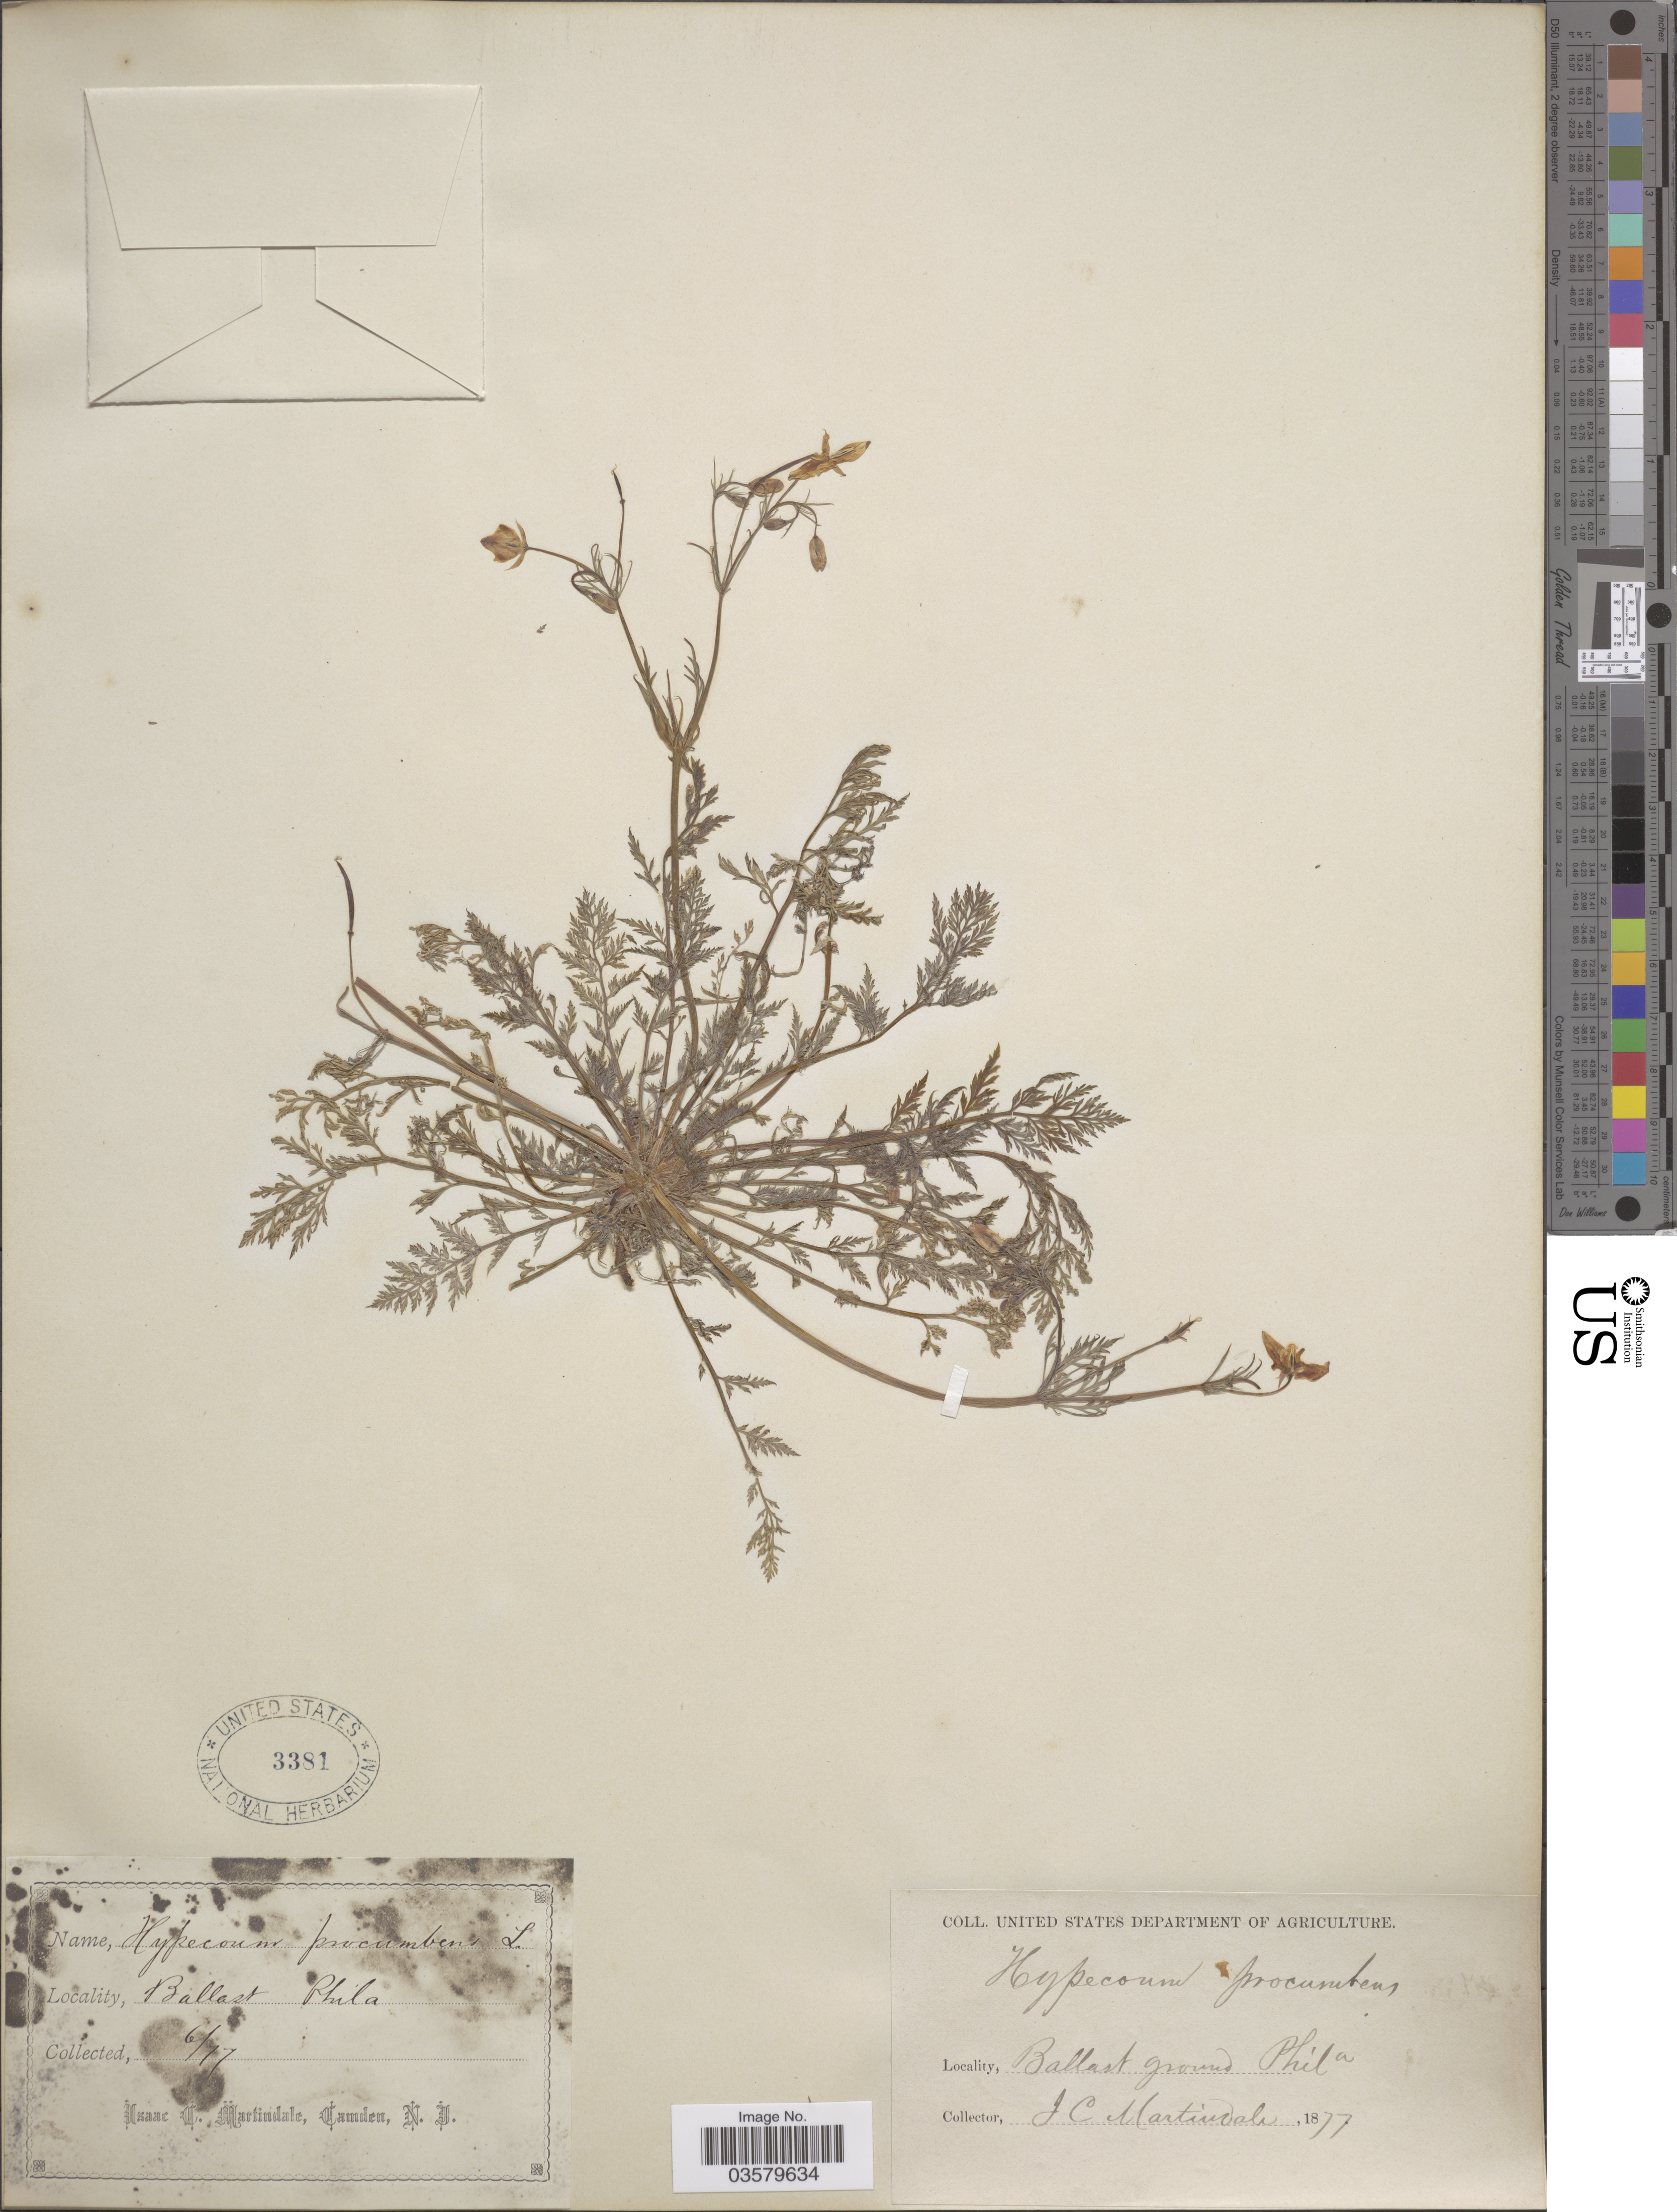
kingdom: Plantae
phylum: Tracheophyta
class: Magnoliopsida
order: Ranunculales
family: Papaveraceae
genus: Hypecoum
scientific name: Hypecoum procumbens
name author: L.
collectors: I. C. Martindale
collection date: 1877-06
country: United States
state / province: Pennsylvania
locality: Ballast ground. Phila.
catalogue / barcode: US 3381